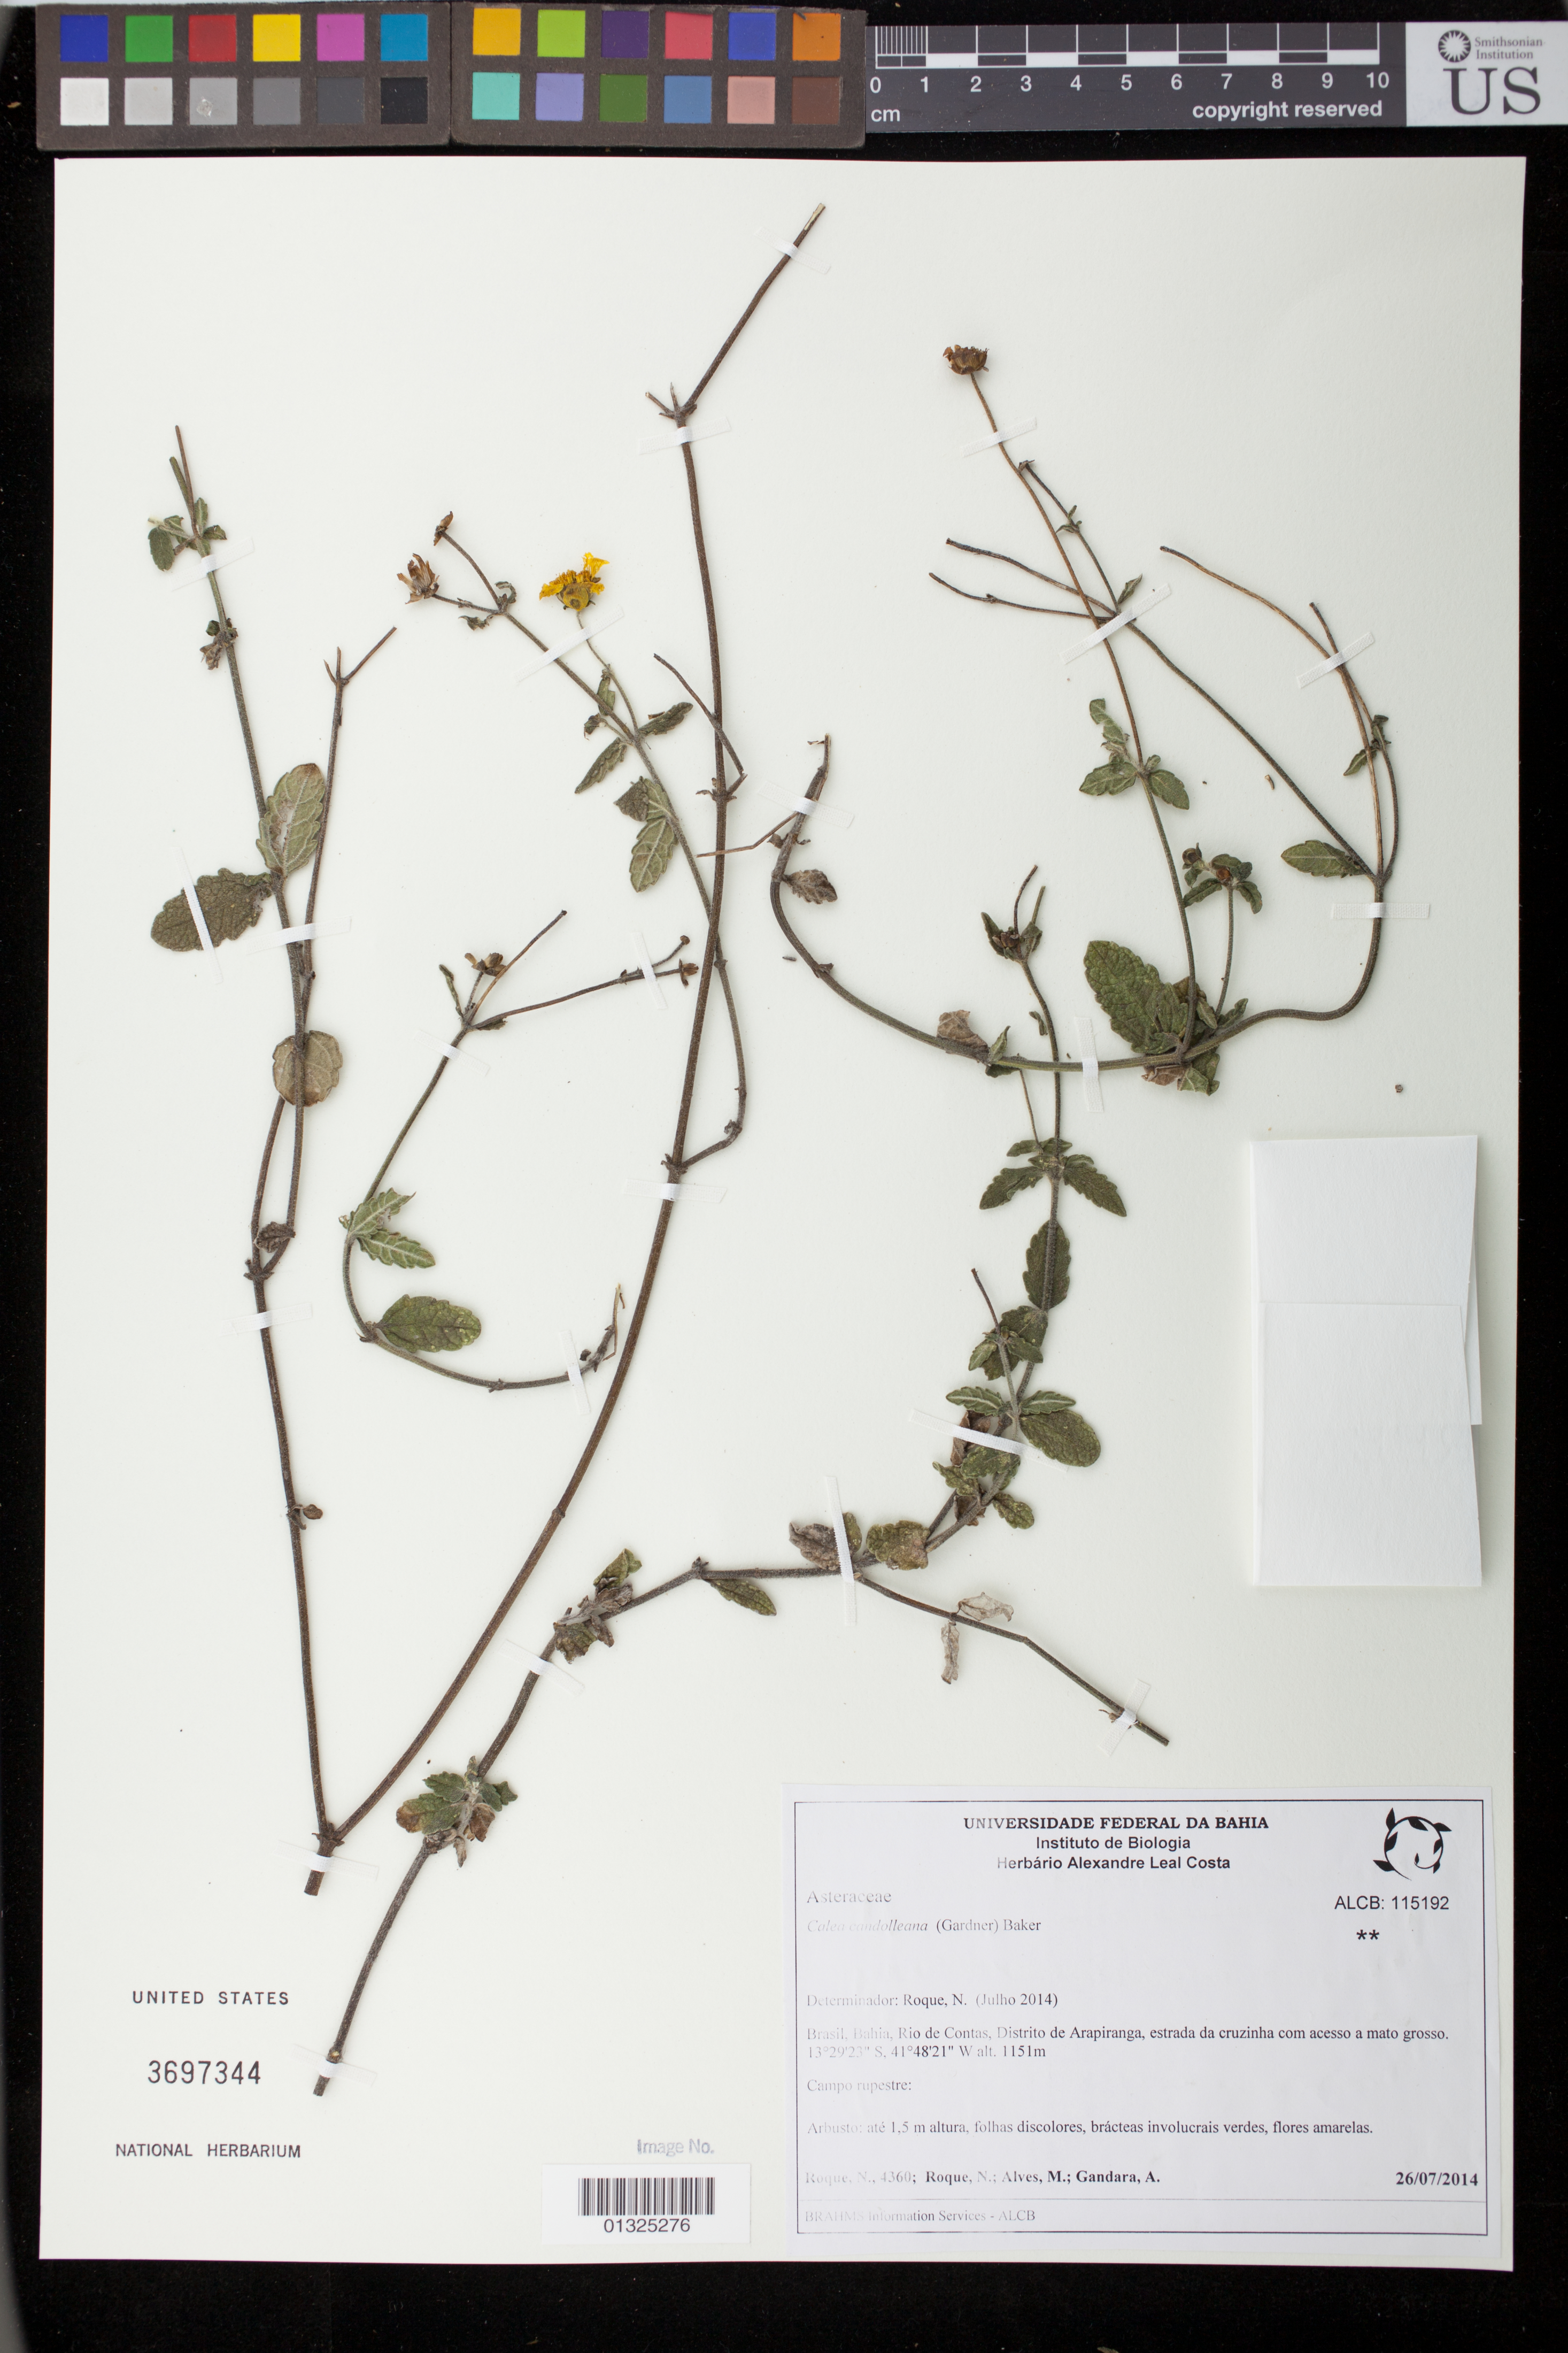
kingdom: Plantae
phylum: Tracheophyta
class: Magnoliopsida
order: Asterales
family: Asteraceae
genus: Calea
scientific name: Calea melissifolia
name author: Baker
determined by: Bueno, Vinicius Resende, (ICN), Universidade Federal do Rio Grande do Sul (BRAZIL)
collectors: N. Roque, M. Alves & A. Gándara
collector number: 4360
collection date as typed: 26 July 2014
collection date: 2014-07-26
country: Brazil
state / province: Bahia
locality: Rio de Contas, Distrito de Arapiranga, estrada da cruzinha com acesso a mato grosso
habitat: Campo rupestre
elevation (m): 1151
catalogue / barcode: US 3697344